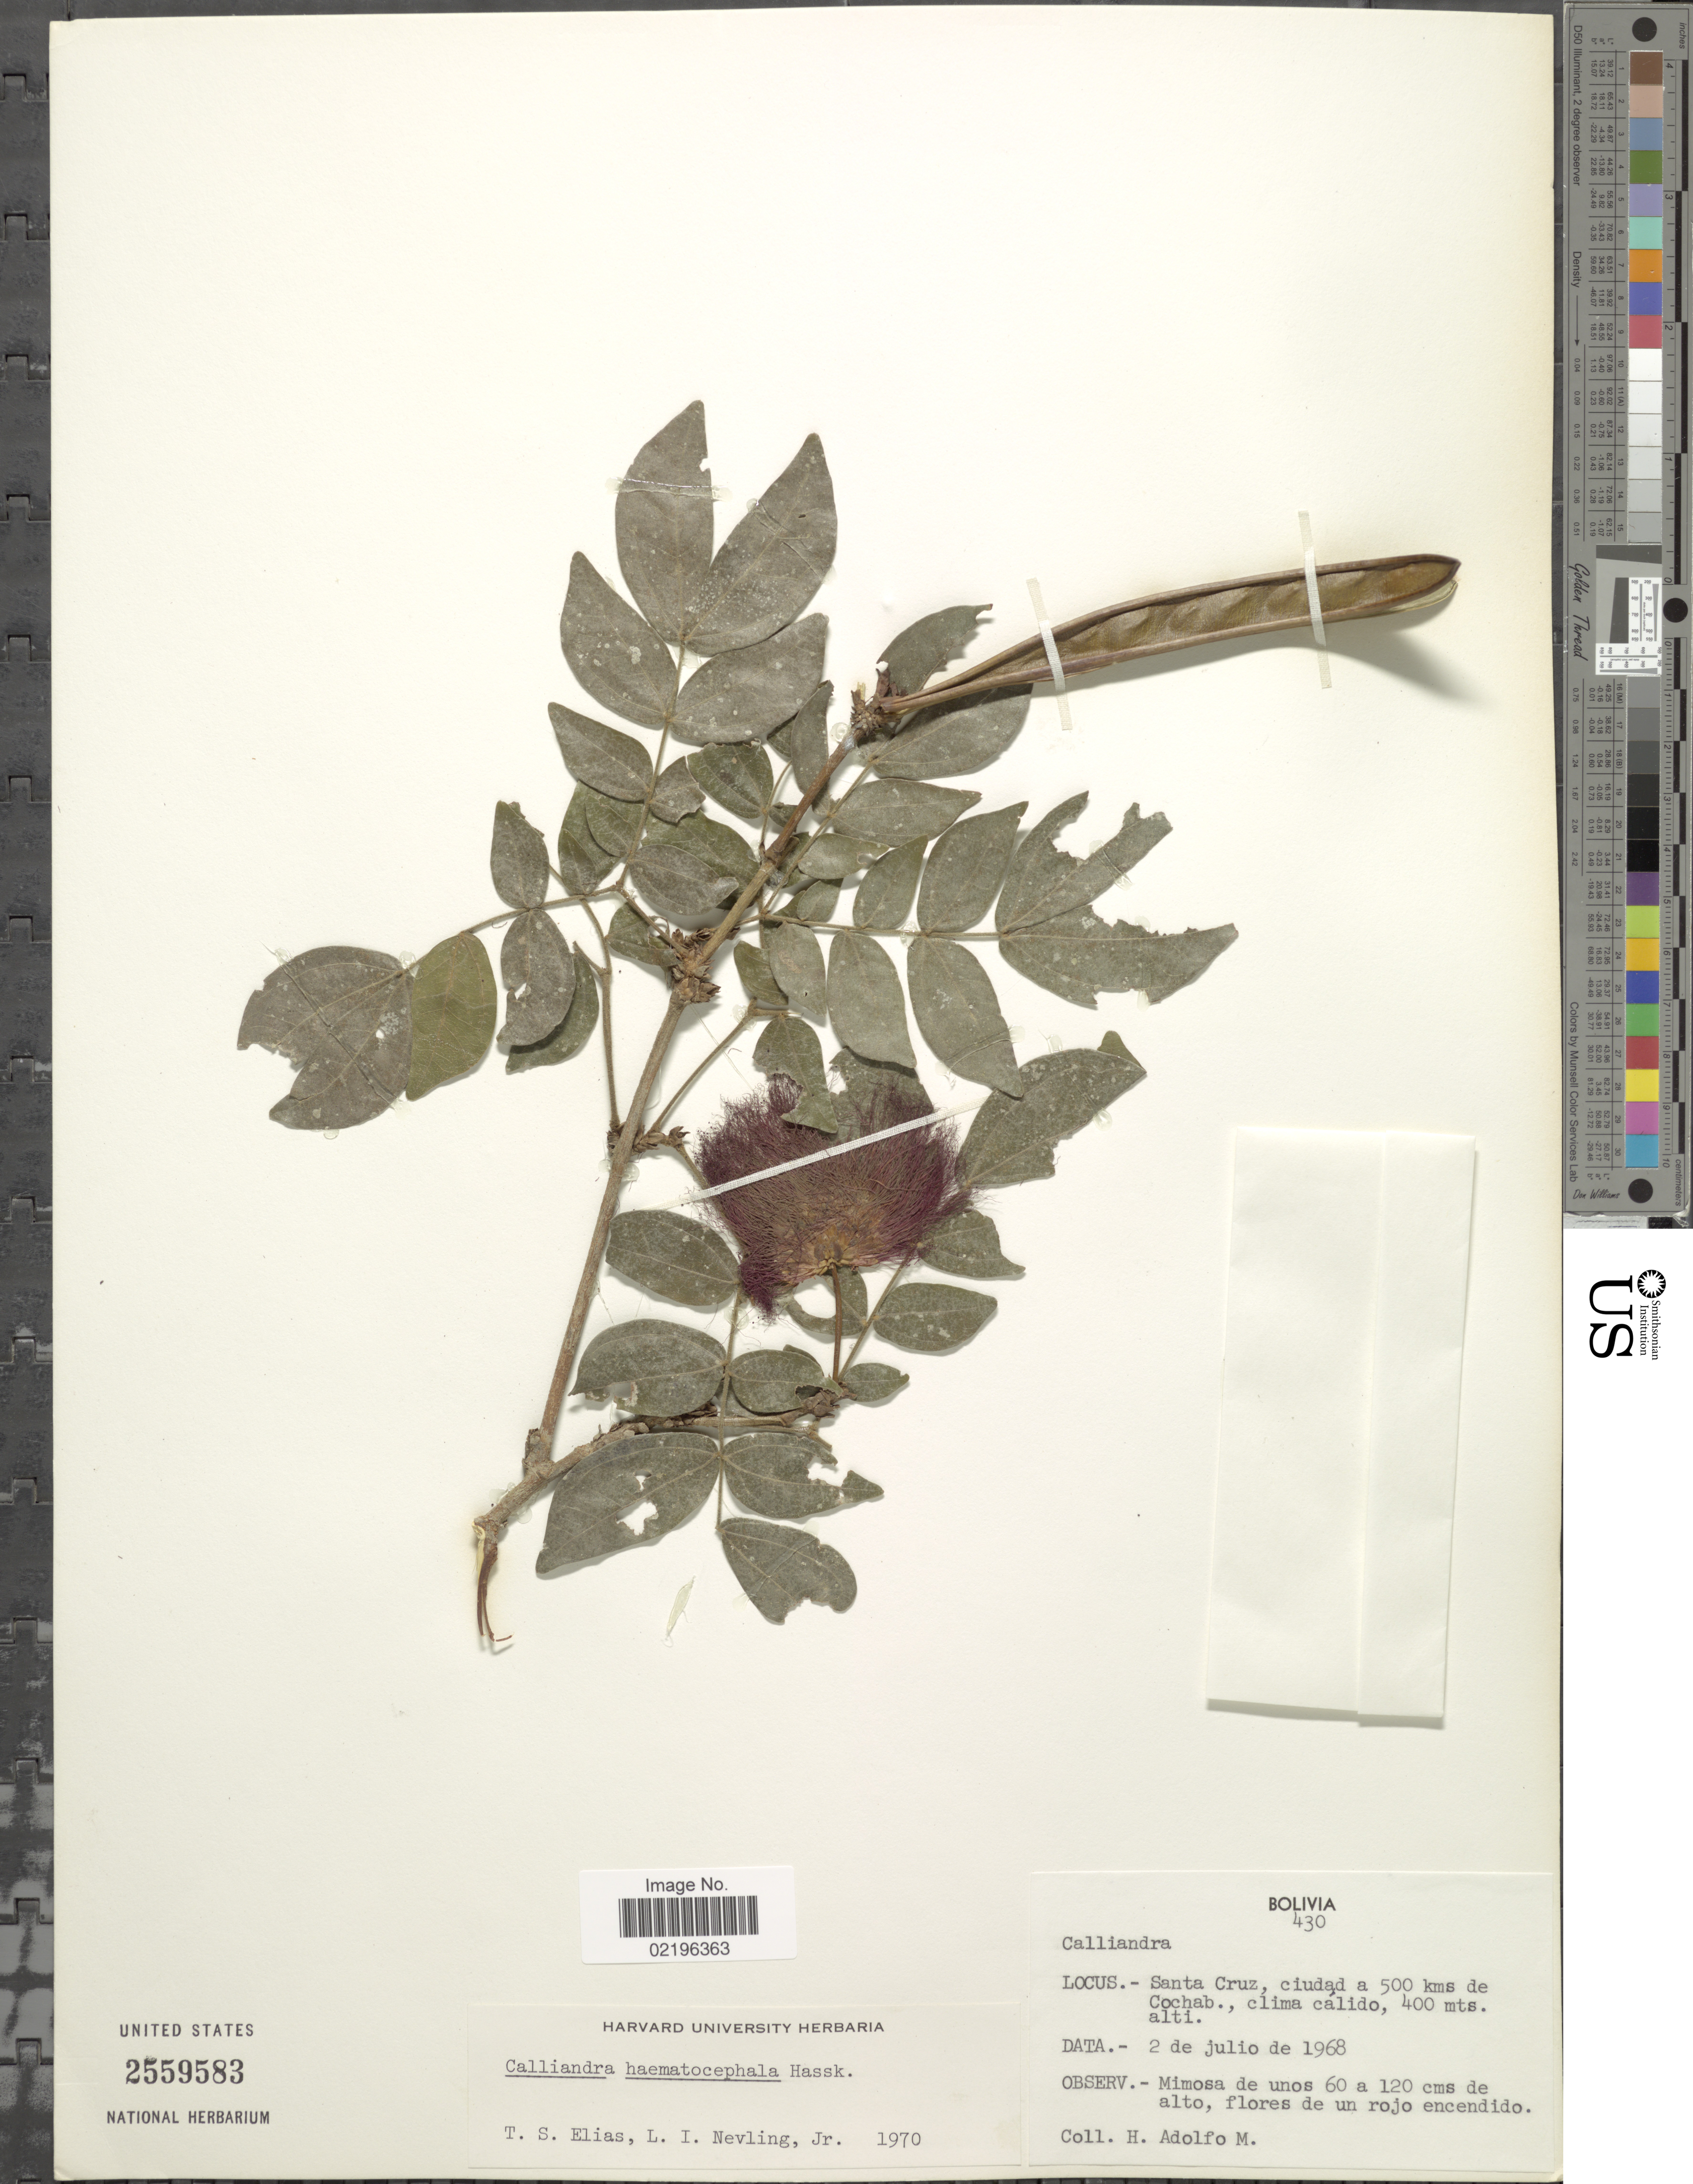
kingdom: Plantae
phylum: Tracheophyta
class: Magnoliopsida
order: Fabales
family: Fabaceae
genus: Calliandra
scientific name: Calliandra haematocephala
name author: Hassk.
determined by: Elias, T. & Nevling, Jr , L. I., (GH), Harvard University Herbaria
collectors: Bro. Adolfo M.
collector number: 430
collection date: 1968-07-02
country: Bolivia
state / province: Santa Cruz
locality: Santa Cruz, ciudad a 500 kms de Cochab., clima calido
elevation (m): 400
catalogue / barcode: US 2559583